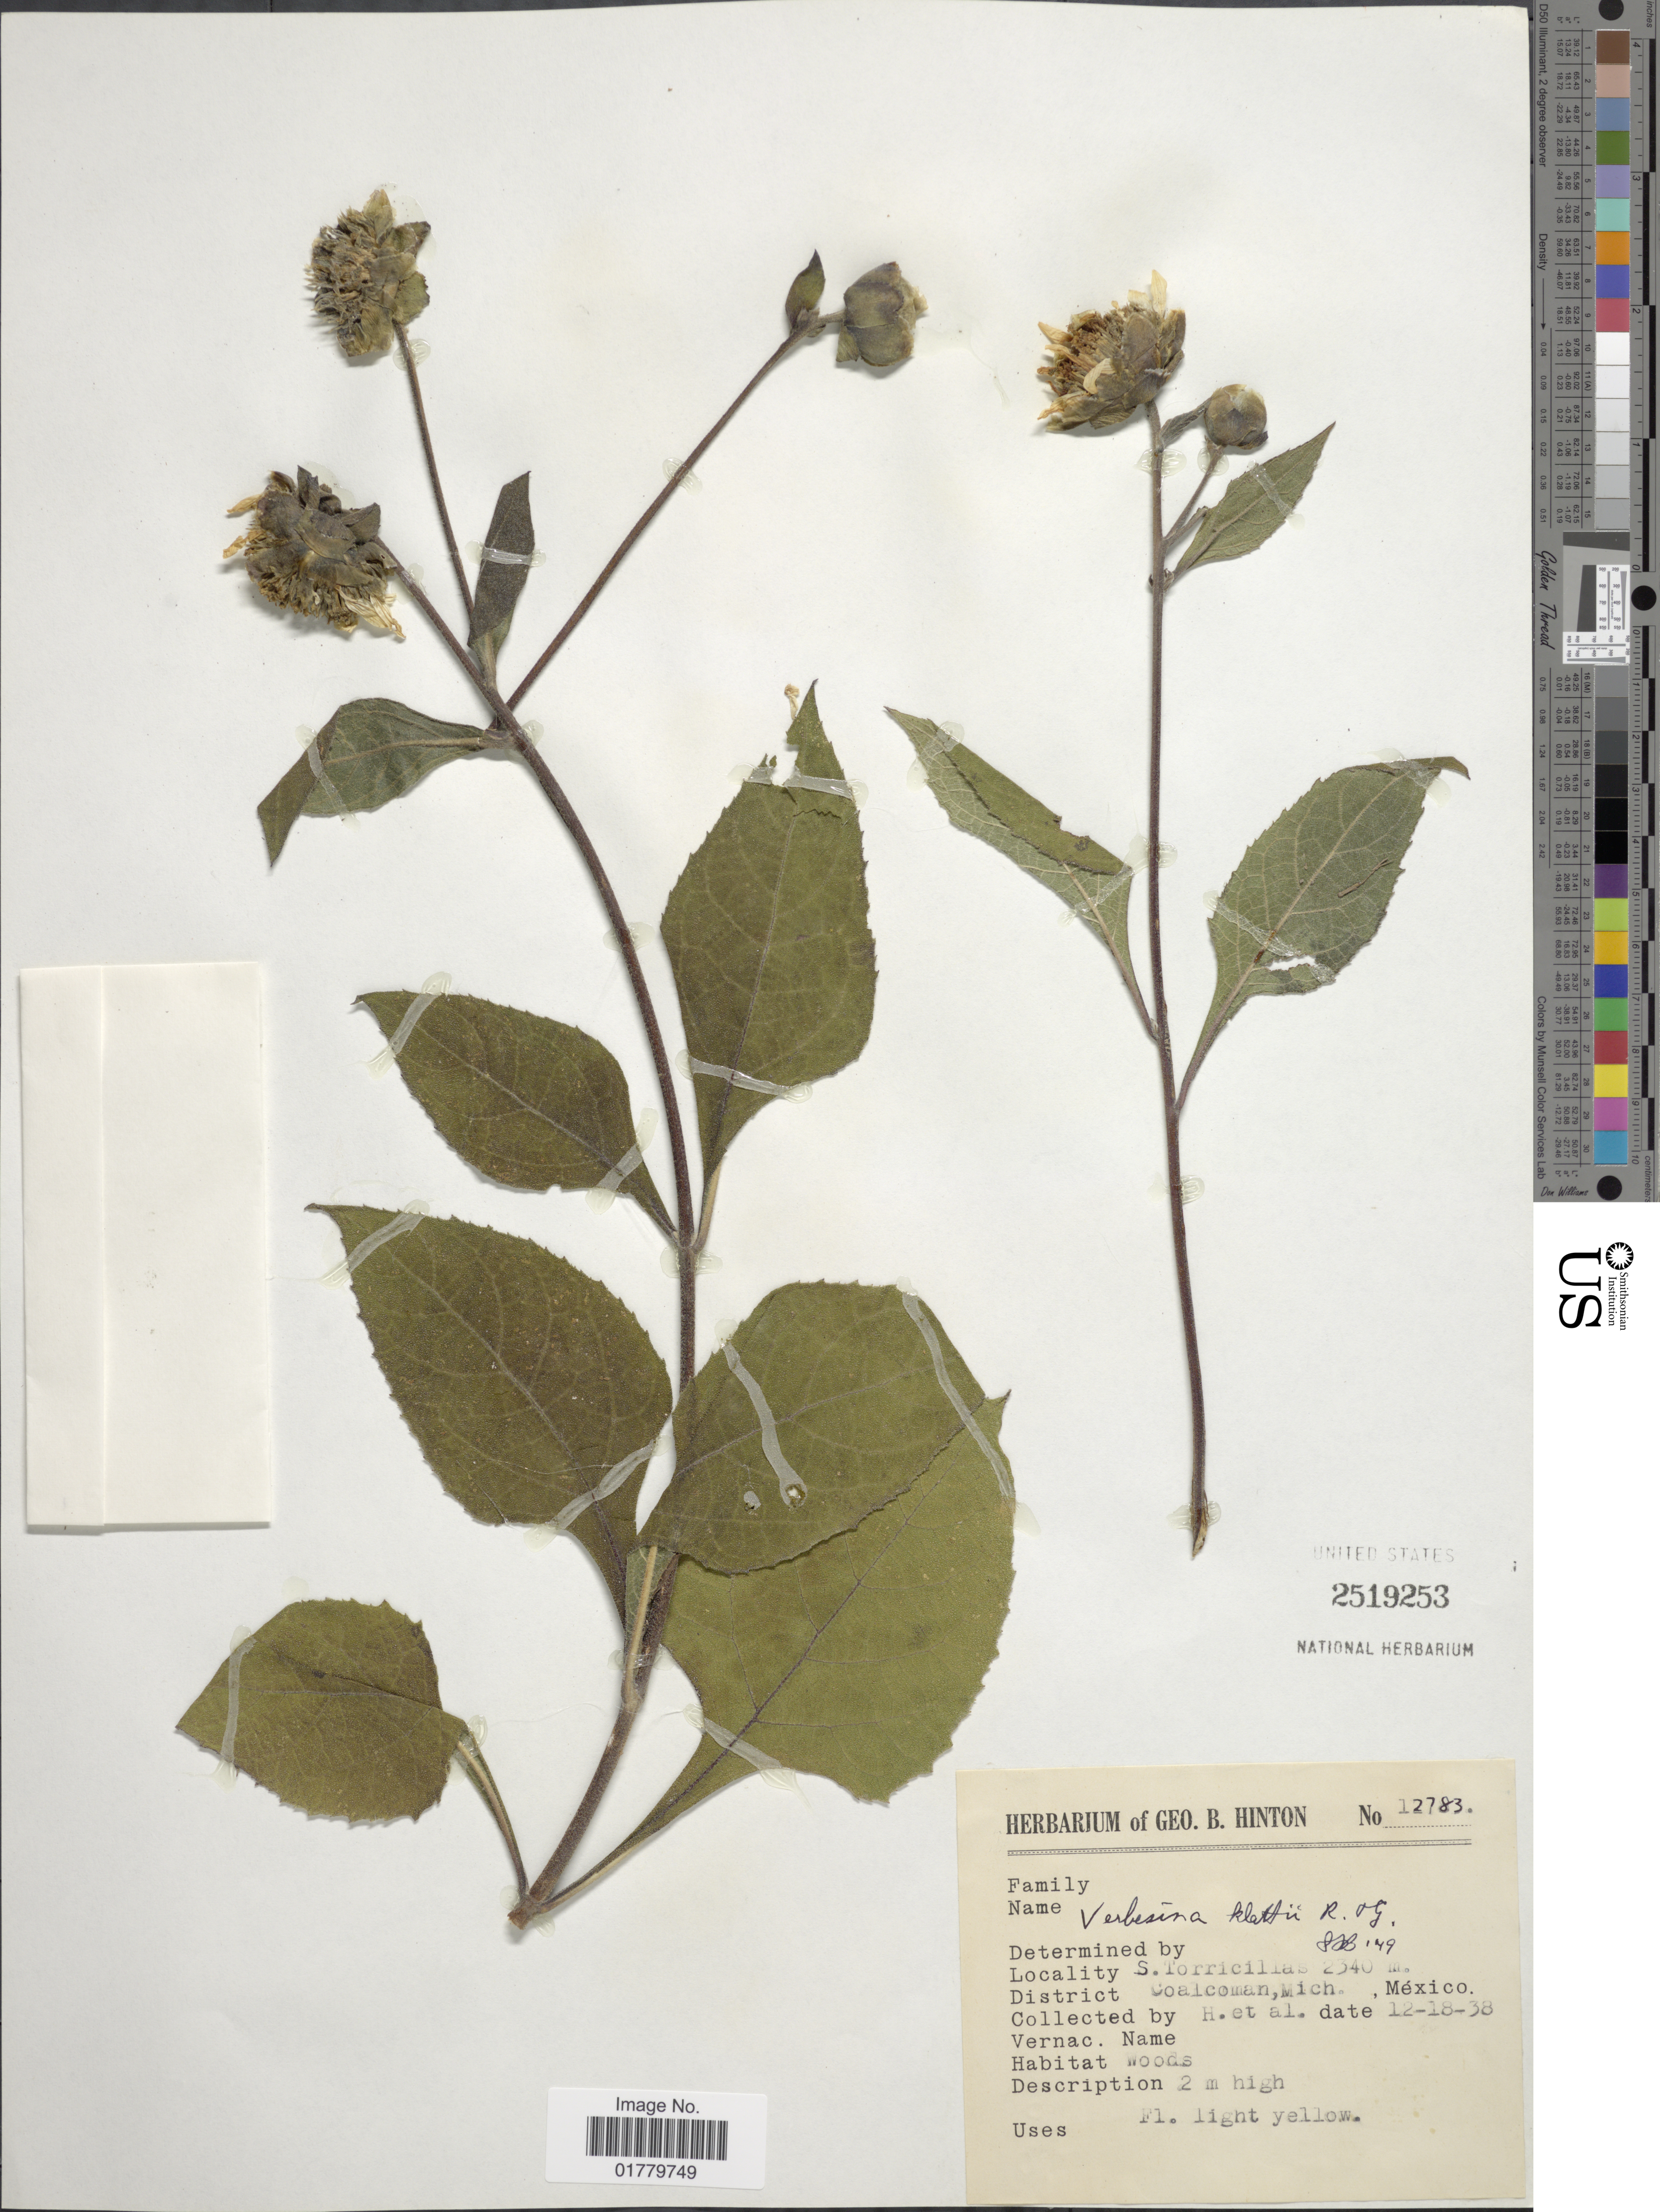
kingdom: Plantae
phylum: Tracheophyta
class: Magnoliopsida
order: Asterales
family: Asteraceae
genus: Verbesina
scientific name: Verbesina klattii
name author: B.L. Rob. & Greenm.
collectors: G. B. Hinton & et al.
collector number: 12783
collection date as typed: Transcribed d/m/y: 18/12/38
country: Mexico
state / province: Michoacán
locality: S. Torricilias. District Coalcoman, Mich., Mexico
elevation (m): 2340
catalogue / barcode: US 2519253